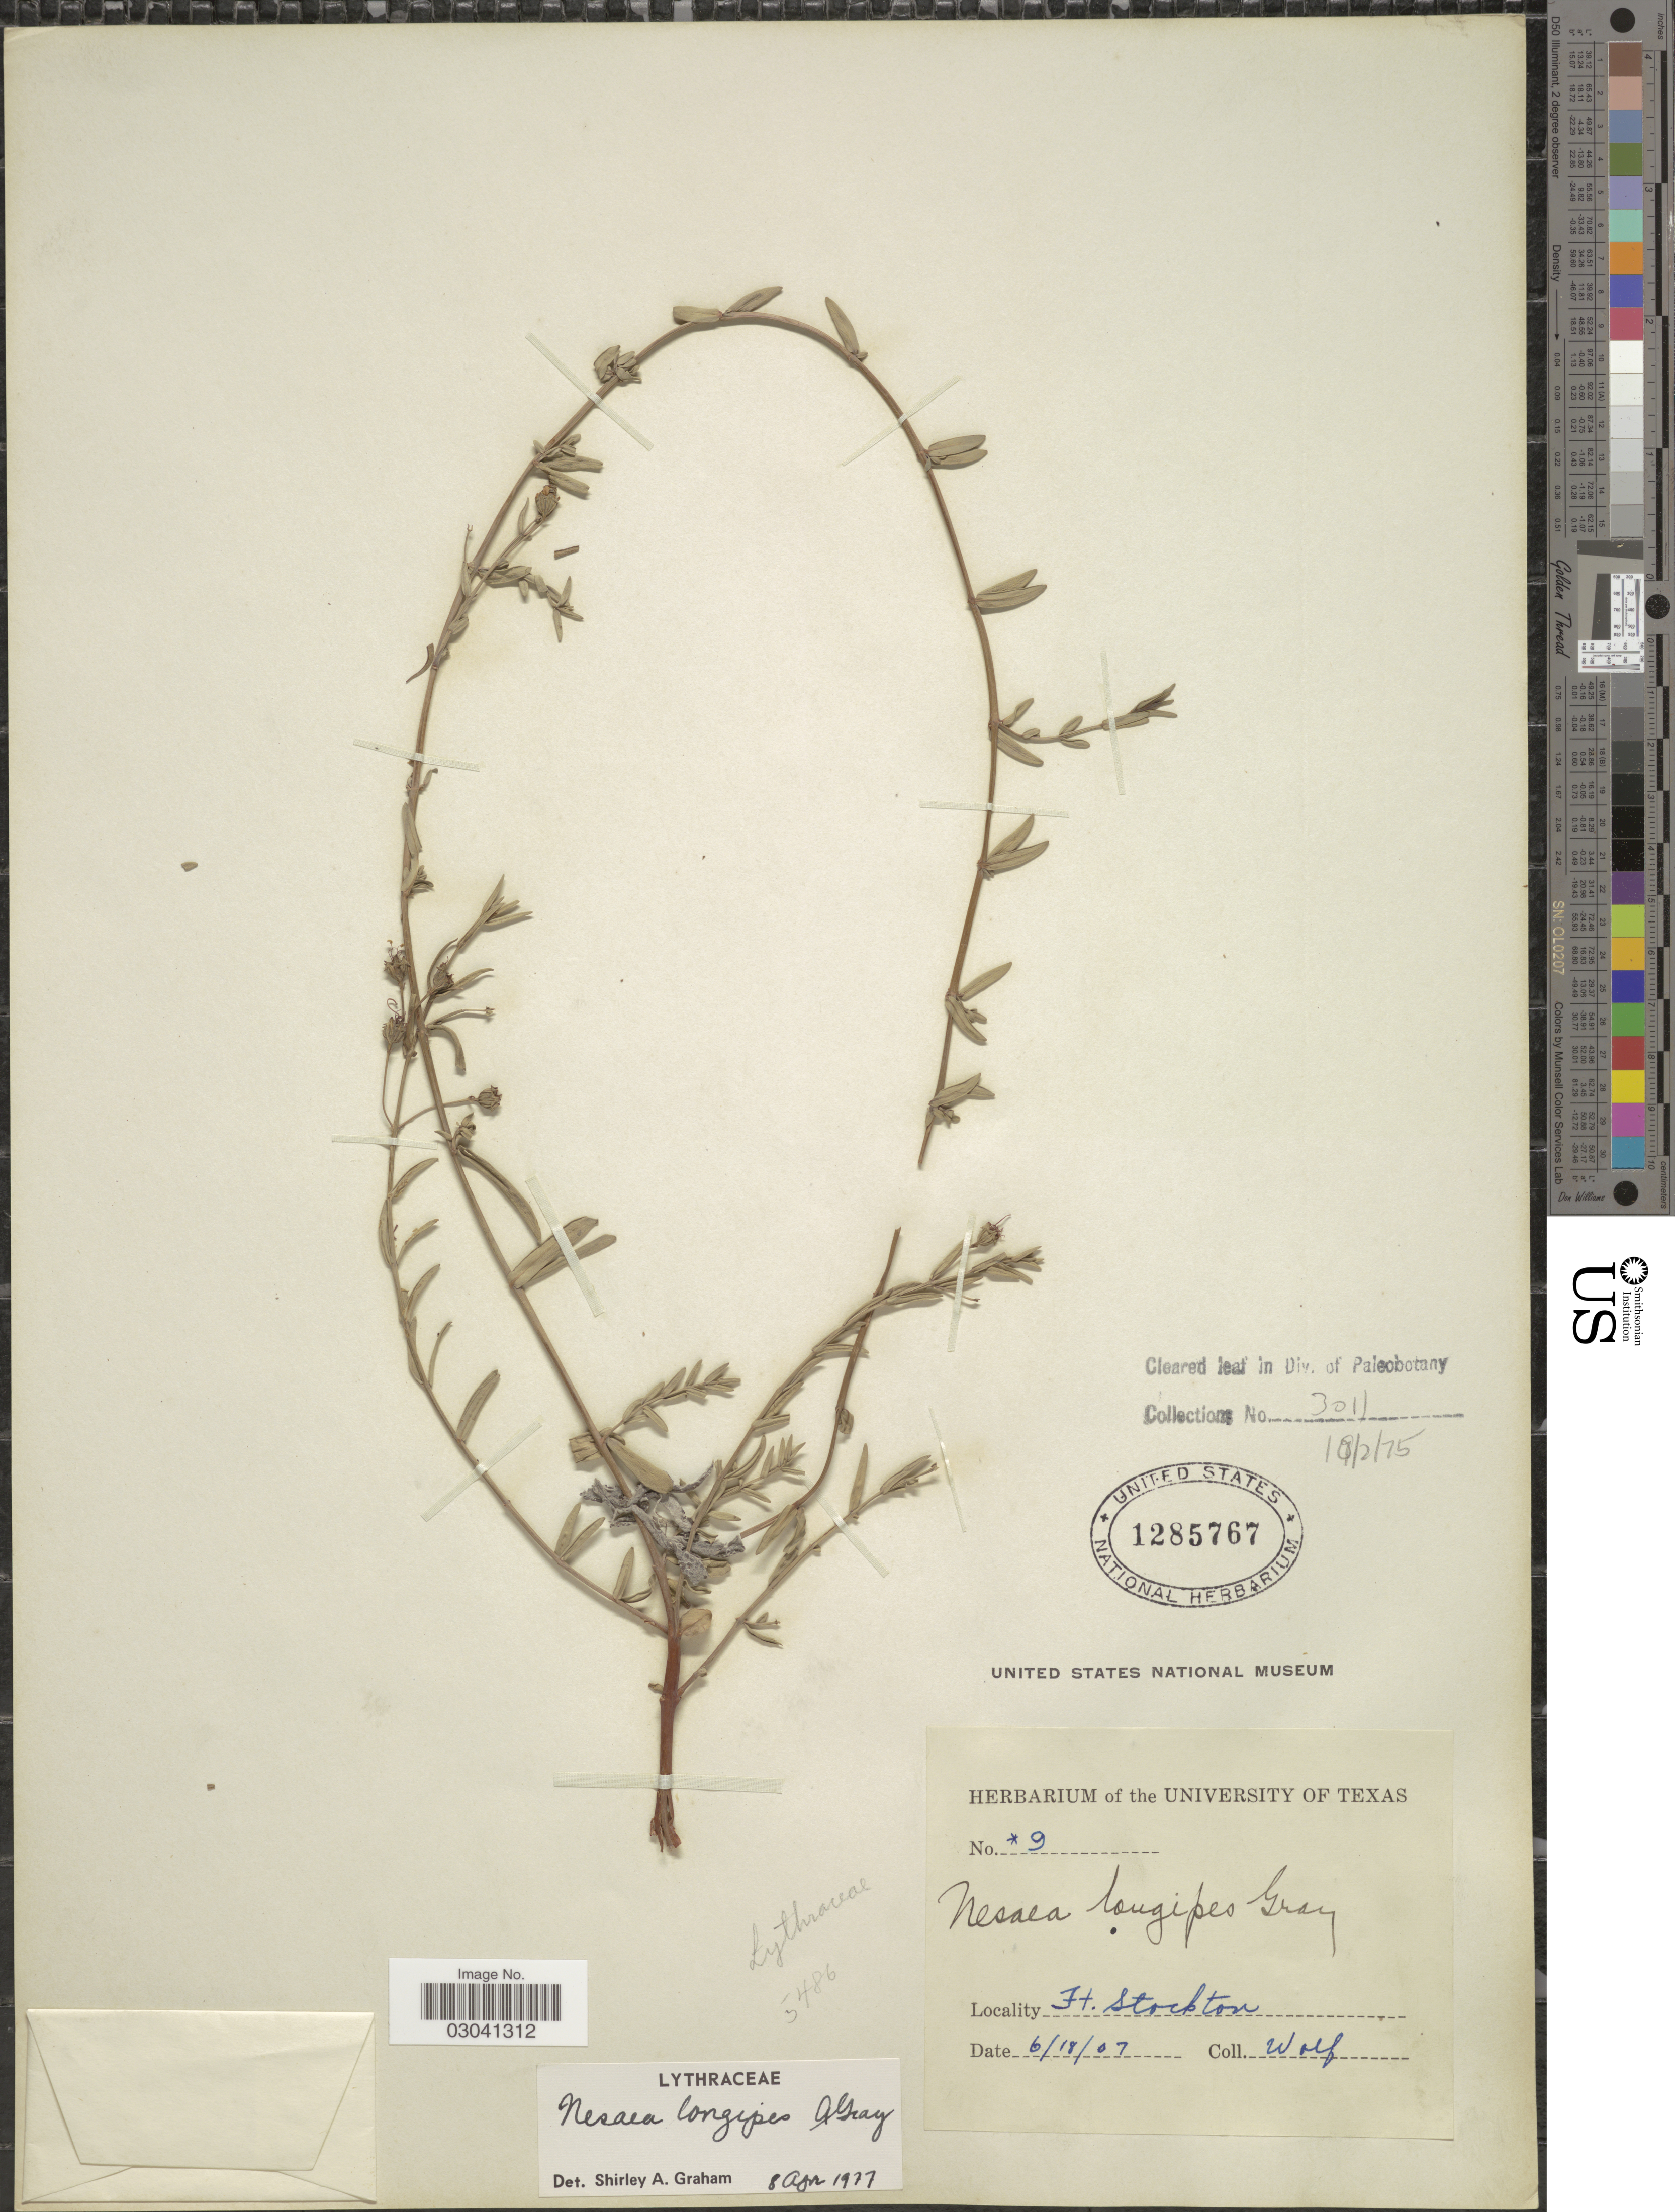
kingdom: Plantae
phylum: Tracheophyta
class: Magnoliopsida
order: Myrtales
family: Lythraceae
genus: Ammannia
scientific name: Ammannia grayi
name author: S.A. Graham & Gandhi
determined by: Strong, Mark T., (BOT), Smithsonian Institution - National Museum of Natural History (UNITED STATES)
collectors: -- Wolf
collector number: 9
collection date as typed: Transcribed d/m/y: 18/6/7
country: United States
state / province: Texas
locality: Ft. Stockton.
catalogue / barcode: US 1285767